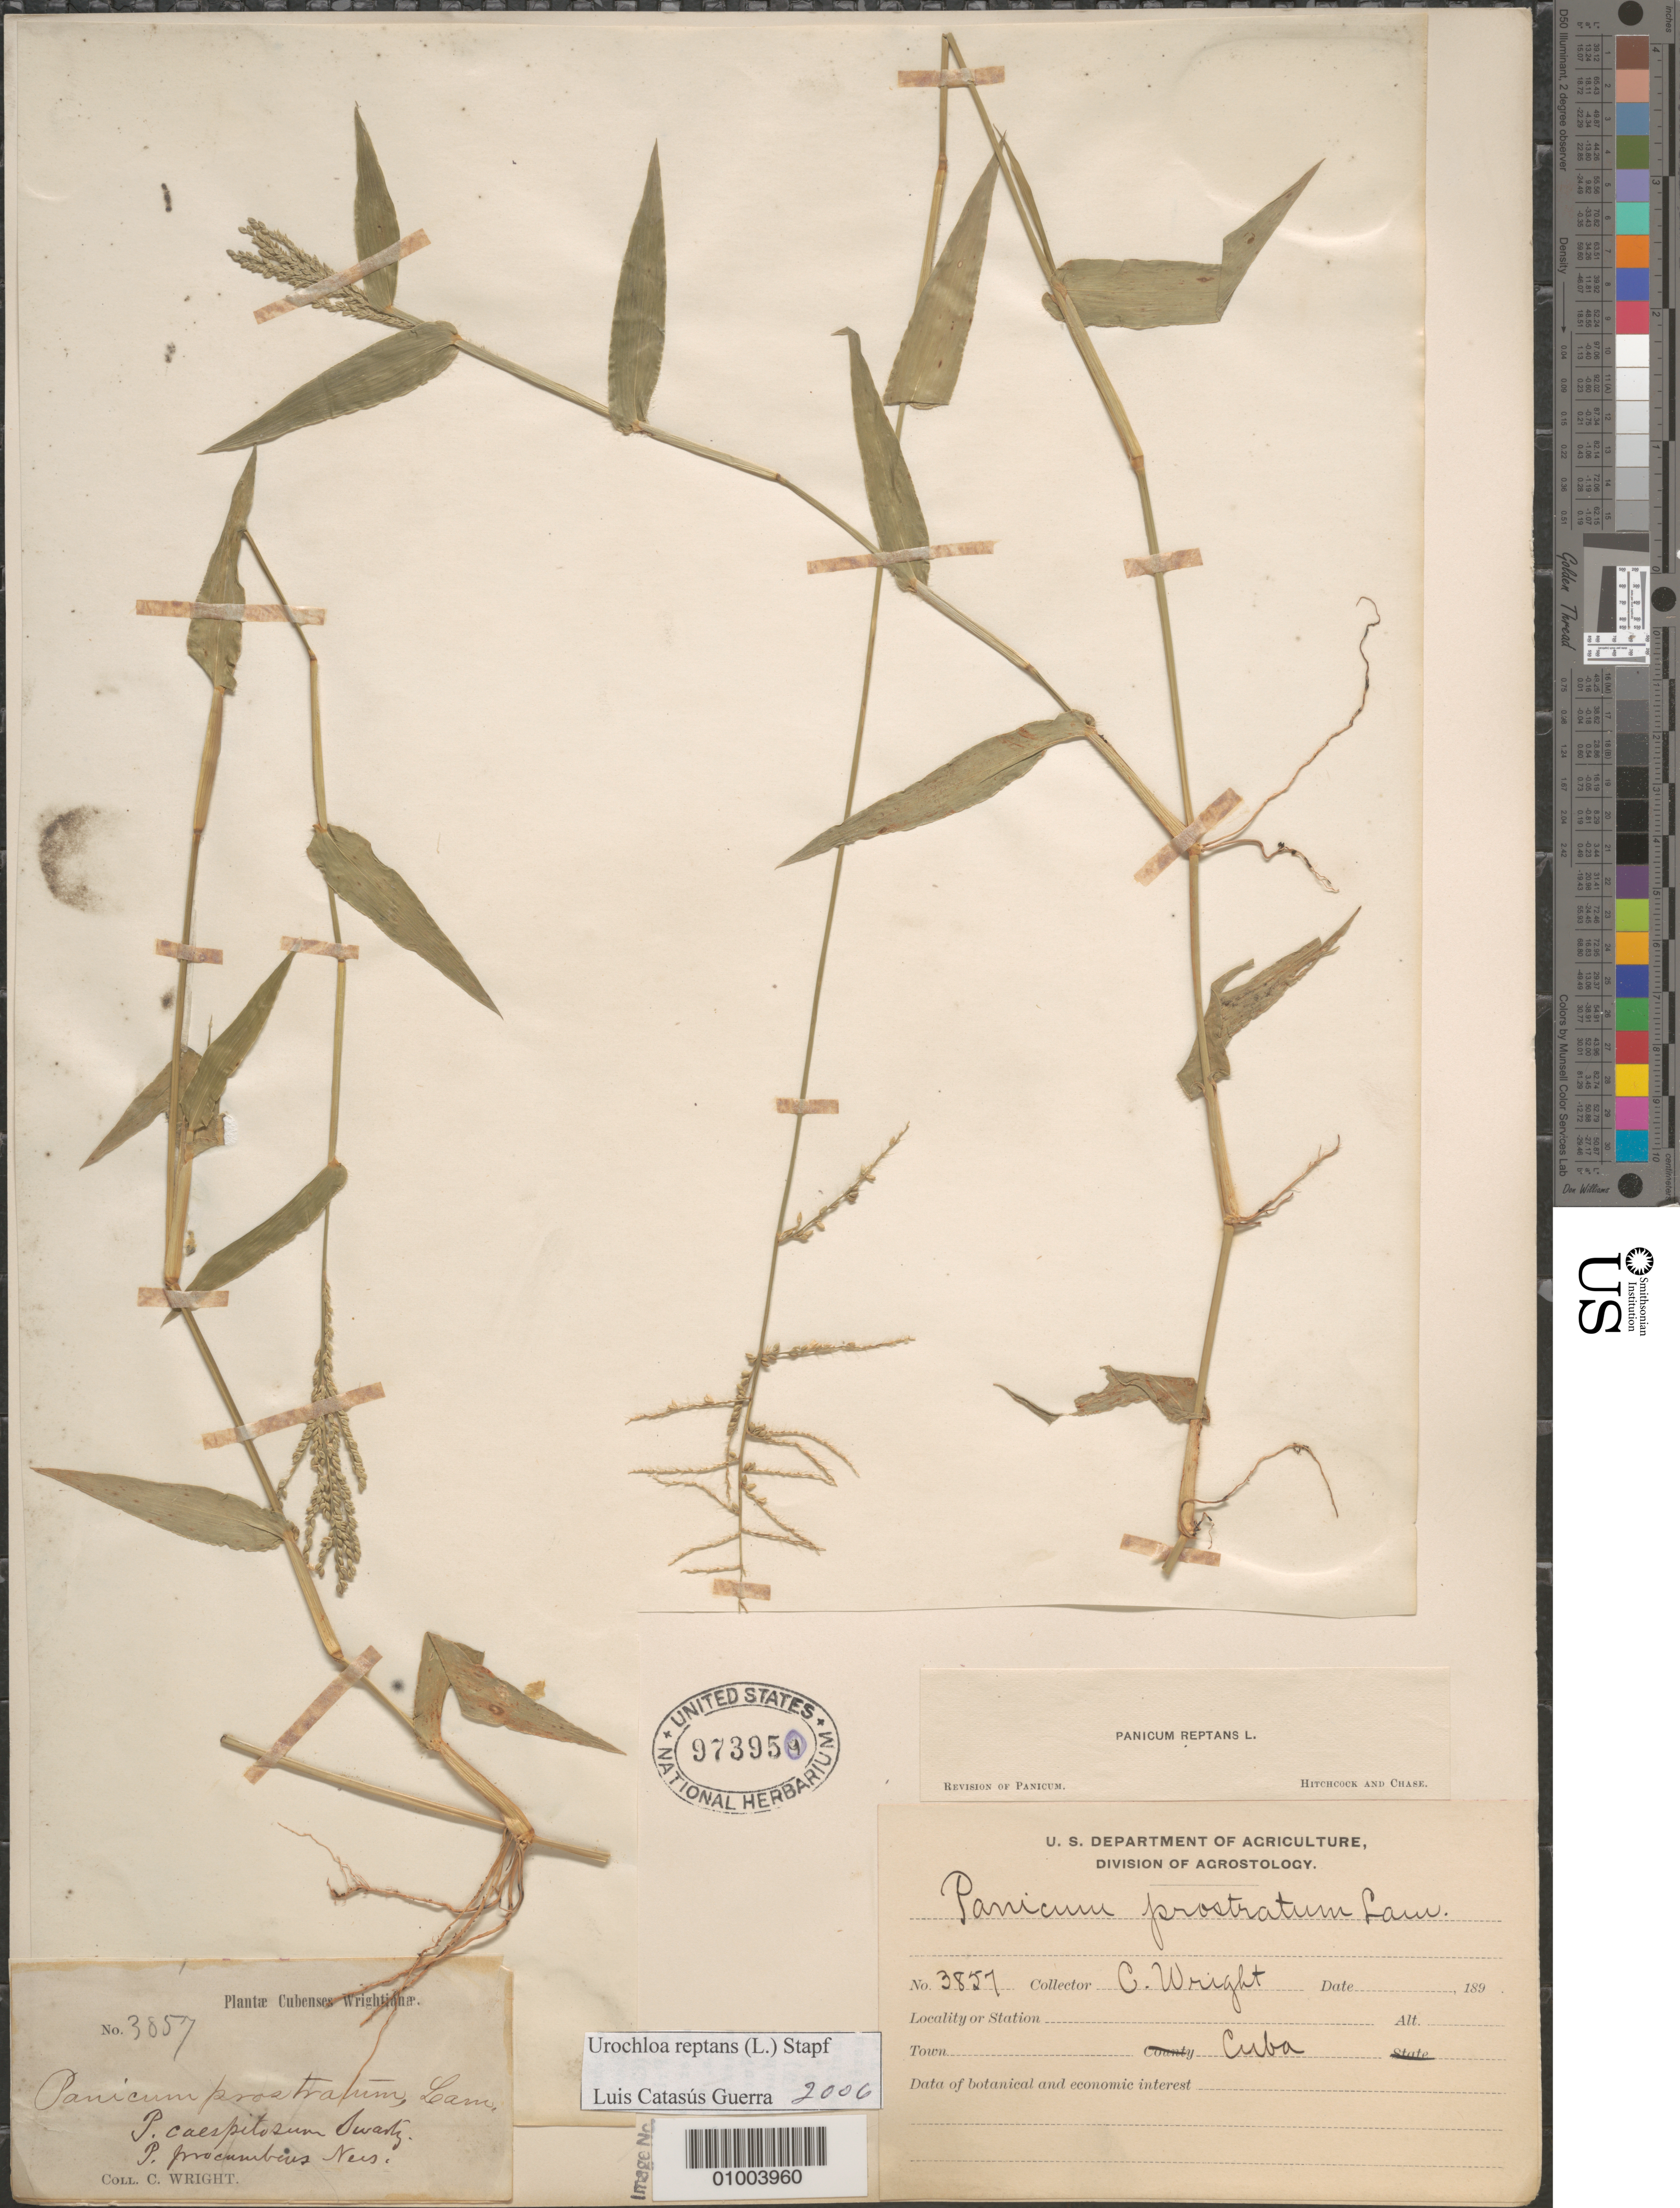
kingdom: Plantae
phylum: Tracheophyta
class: Liliopsida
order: Poales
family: Poaceae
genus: Urochloa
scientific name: Urochloa reptans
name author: (L.) Stapf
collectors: C. Wright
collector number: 3857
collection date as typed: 1800 to 1899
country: Cuba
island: Cuba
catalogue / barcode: US 973950